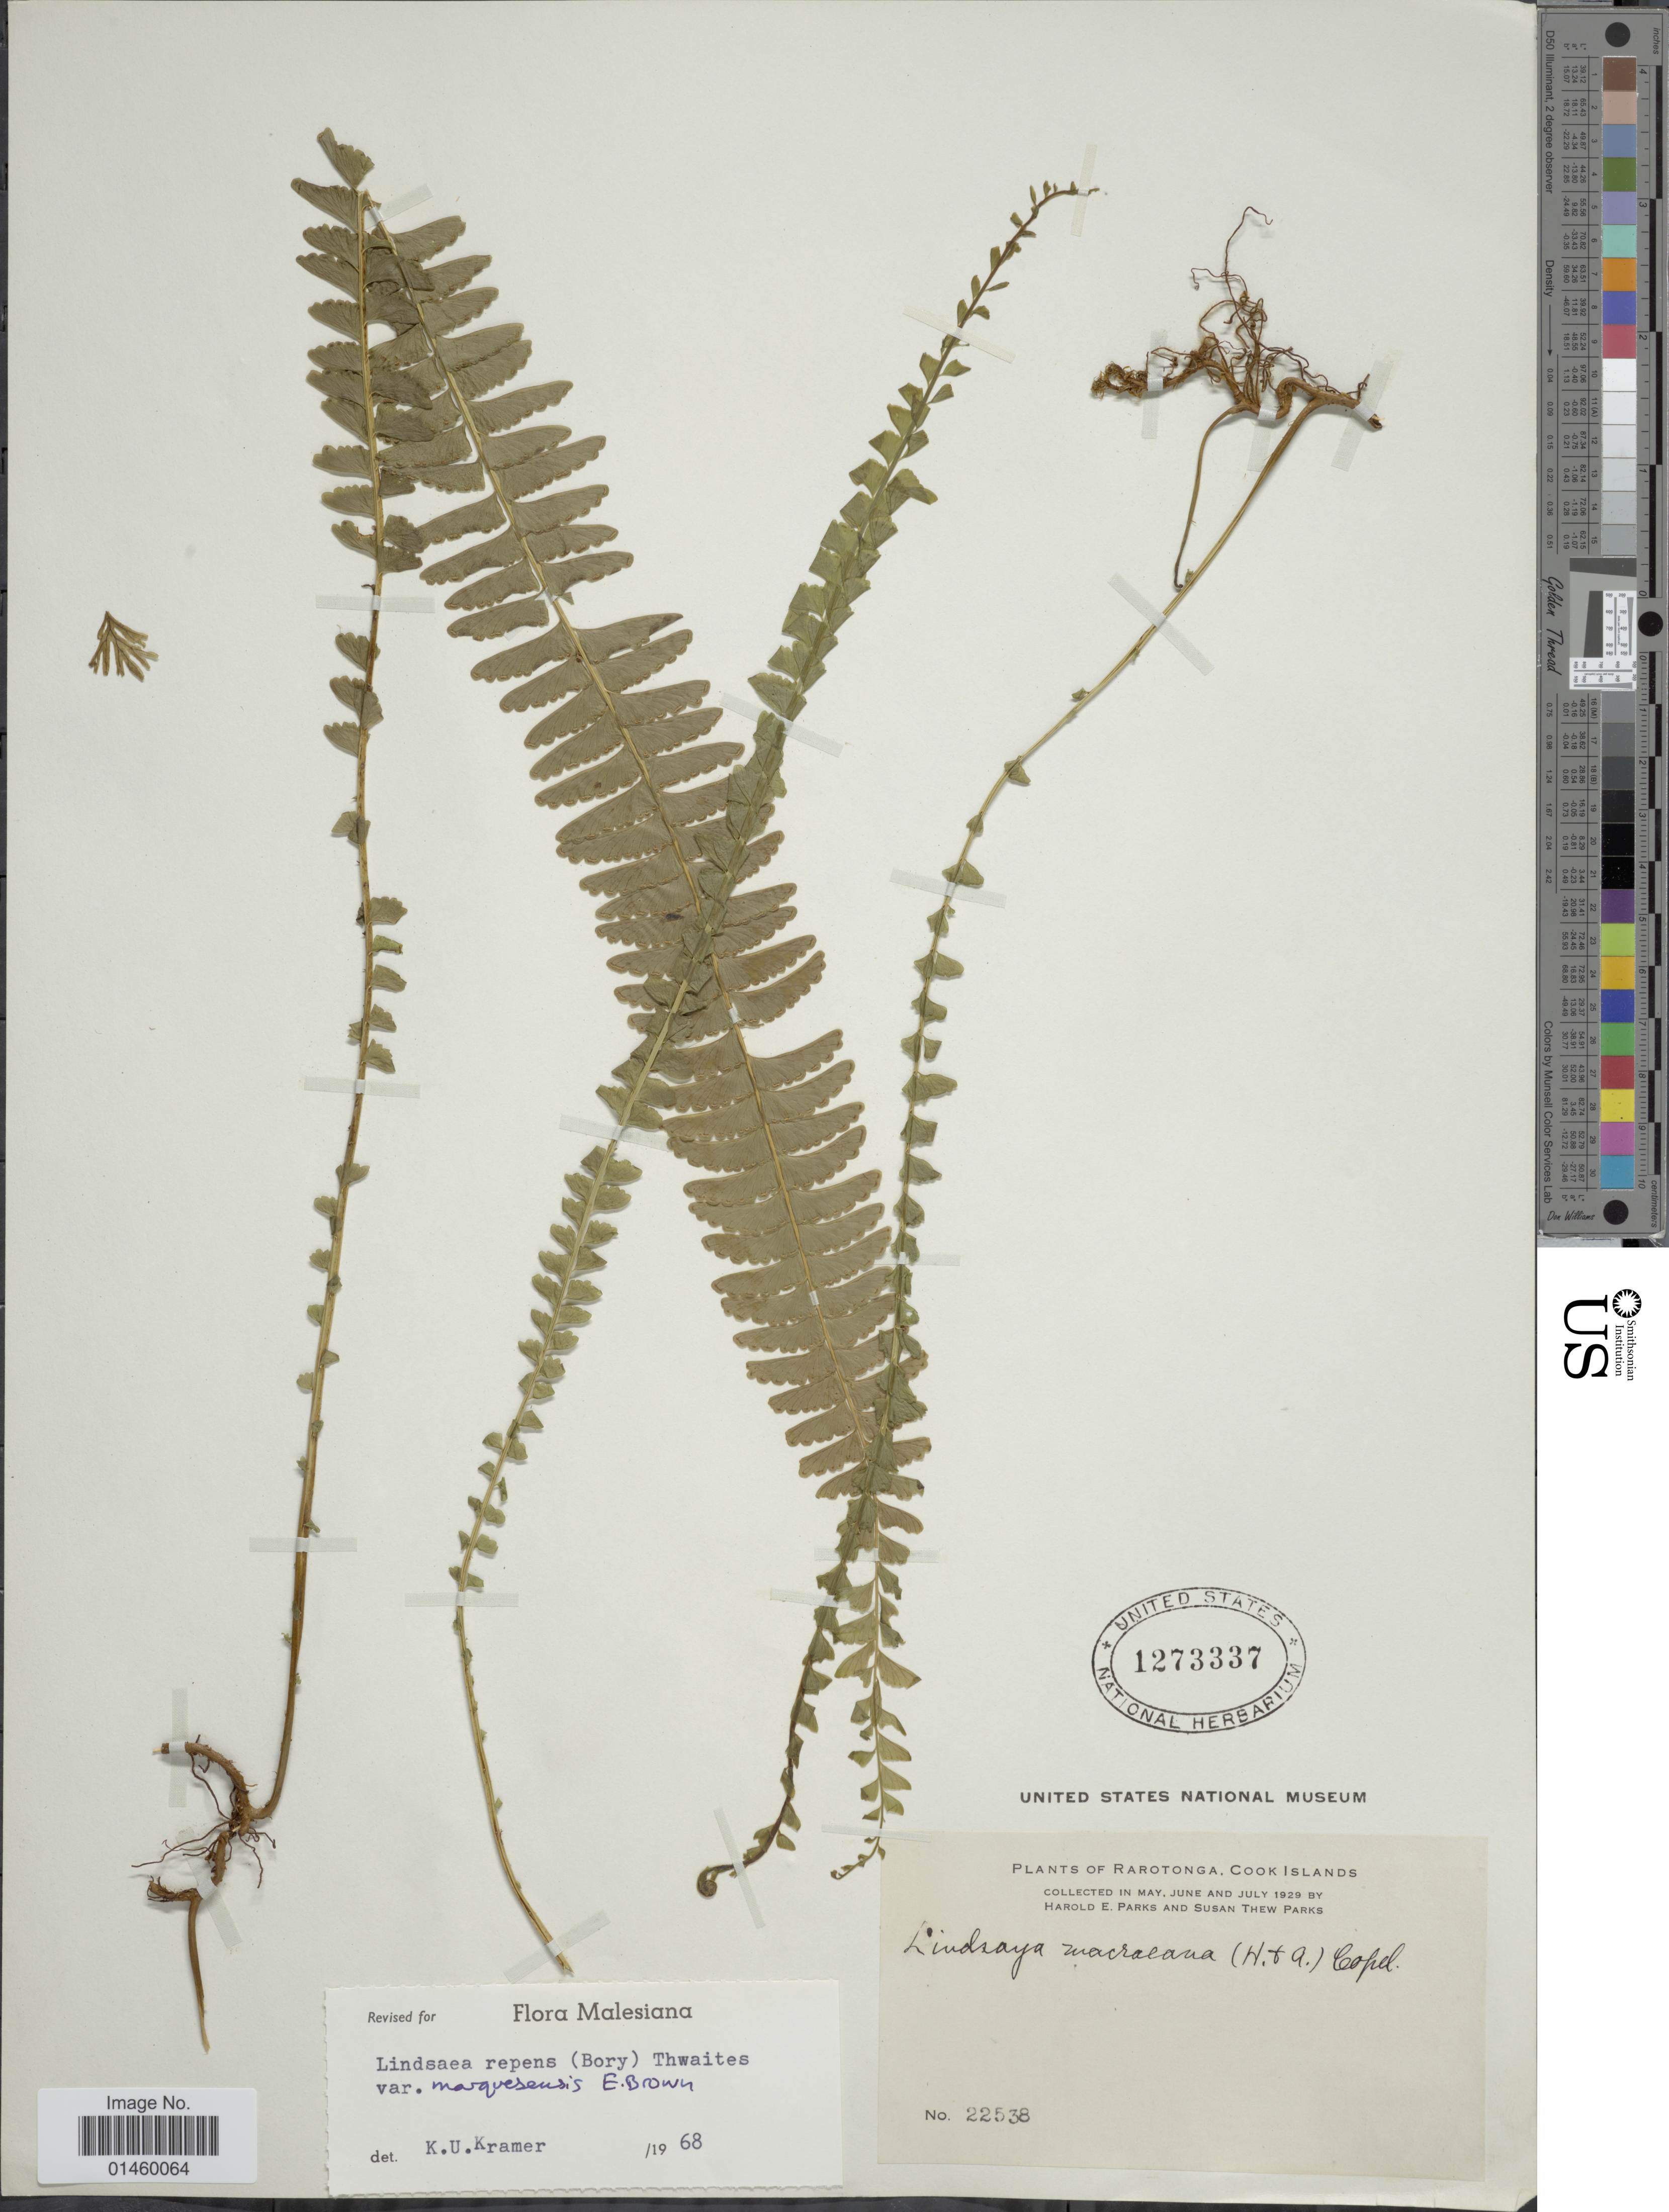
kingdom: Plantae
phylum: Tracheophyta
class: Polypodiopsida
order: Polypodiales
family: Lindsaeaceae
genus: Lindsaea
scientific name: Lindsaea repens var. marquesensis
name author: E.D. Br.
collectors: H. E. Parks & S. Parks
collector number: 22538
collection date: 1929-05/1929-06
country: Cook Islands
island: Rarotonga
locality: Rarotonga, Cook Islands.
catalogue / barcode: US 1273337